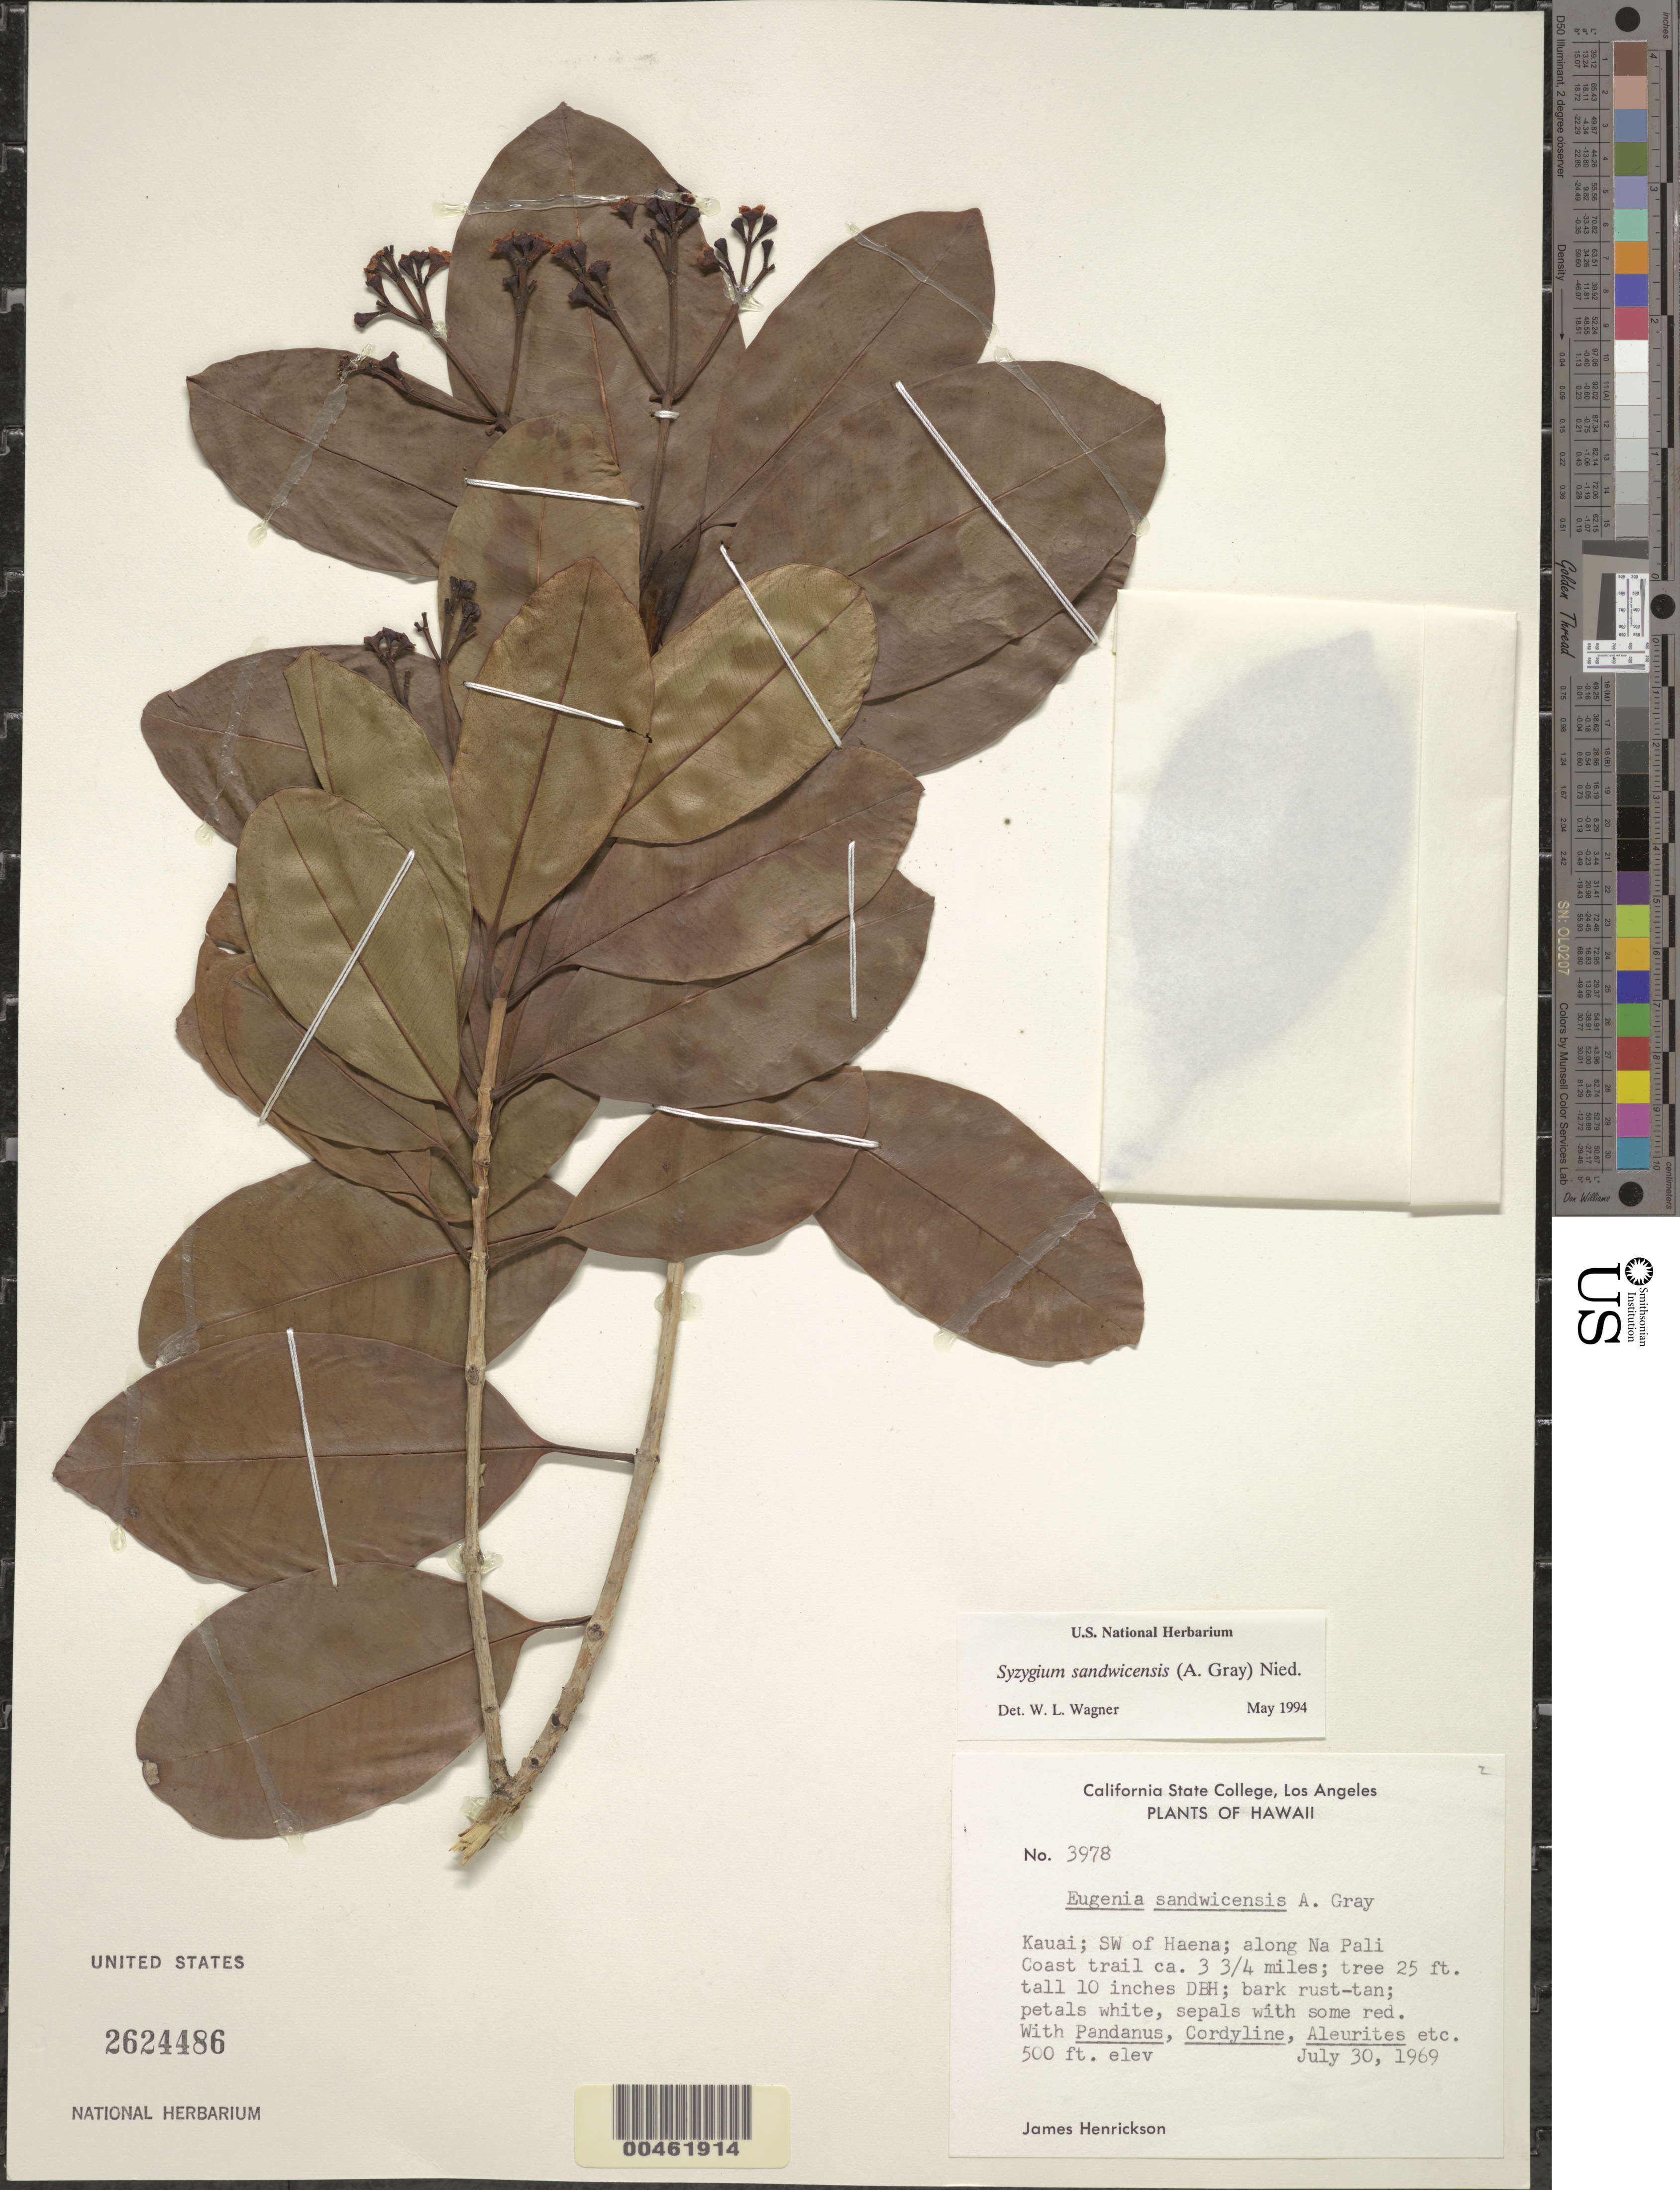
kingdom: Plantae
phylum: Tracheophyta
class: Magnoliopsida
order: Myrtales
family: Myrtaceae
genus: Syzygium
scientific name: Syzygium sandwicense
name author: (A. Gray) Müll. Stuttg.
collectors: J. S. Henrickson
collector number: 3978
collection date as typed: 30 Jul 1969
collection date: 1969-07-30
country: United States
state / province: Hawaii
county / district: Kauai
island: Kaua'i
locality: Sw of Haena, along Na Pali Coast Trail about 3.75 miles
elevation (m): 152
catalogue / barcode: US 2624486